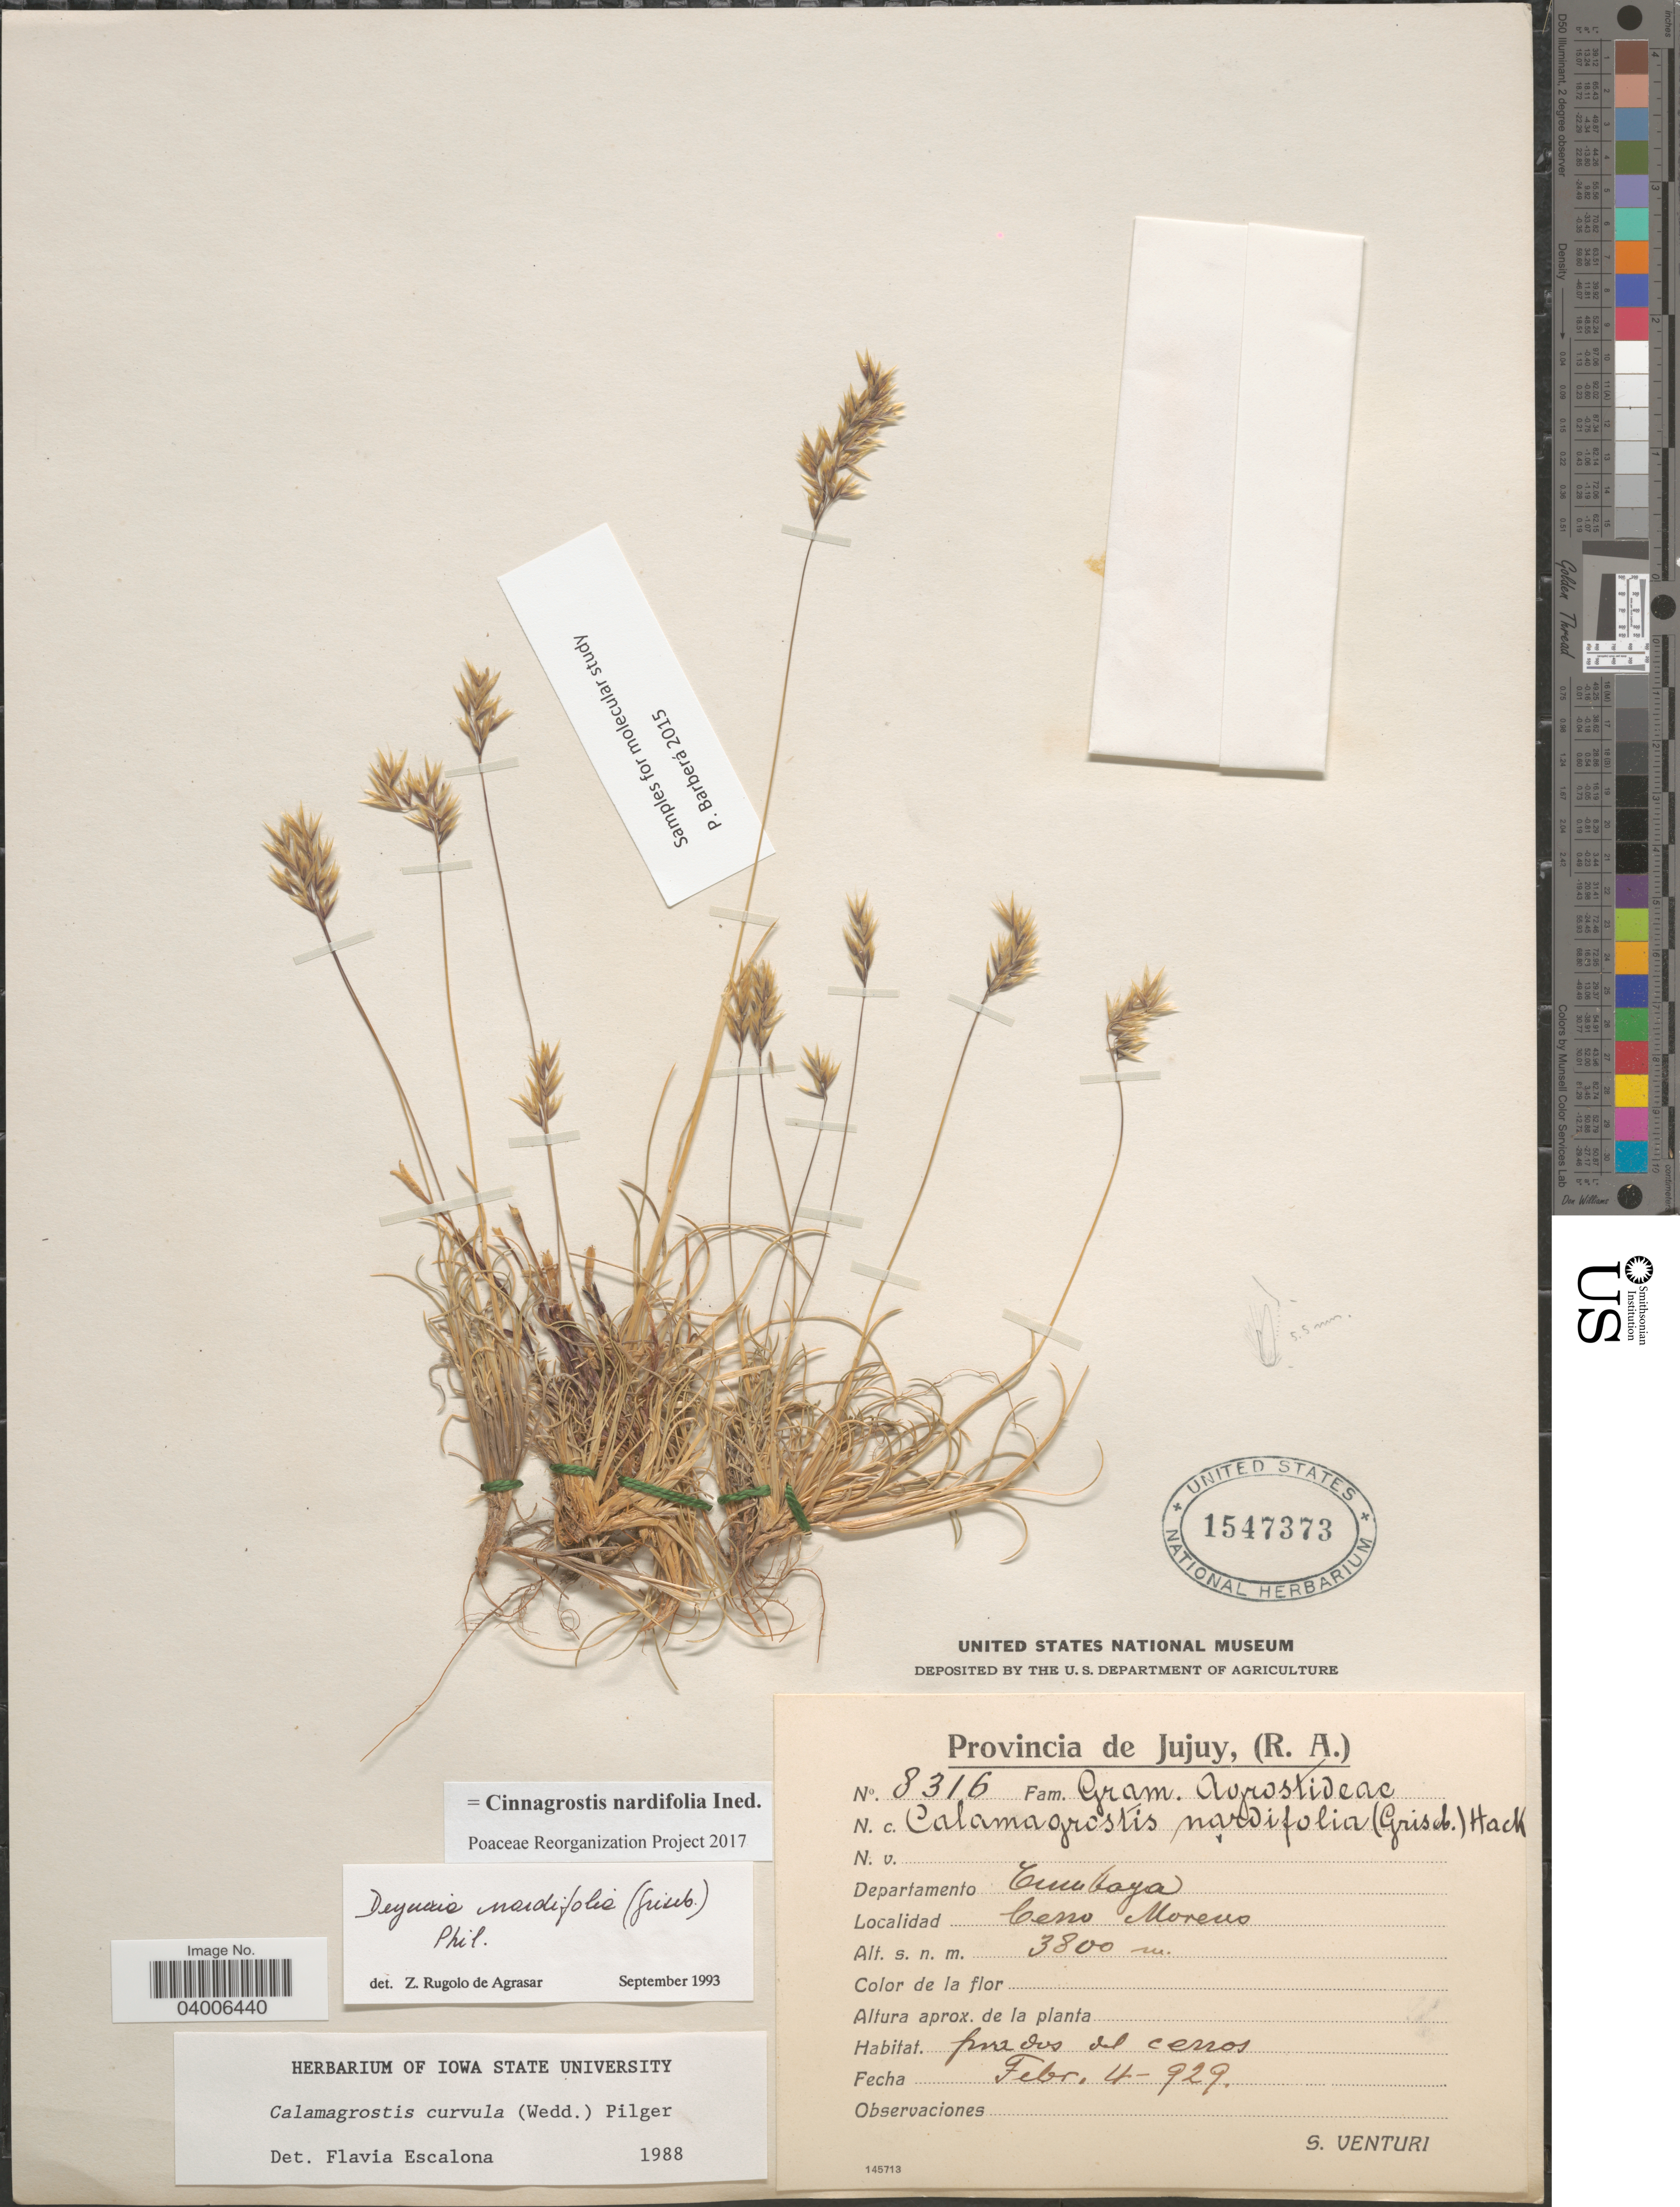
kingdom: Plantae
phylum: Tracheophyta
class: Liliopsida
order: Poales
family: Poaceae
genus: Cinnagrostis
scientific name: Cinnagrostis velutina var. nardifolia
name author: (Griseb.) P.M. Peterson et al.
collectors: S. Venturi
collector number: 8316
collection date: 1929-02-04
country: Argentina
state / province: Jujuy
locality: Departamento Tumbaya. Cerro Moreno.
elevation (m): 3800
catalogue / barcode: US 1547373